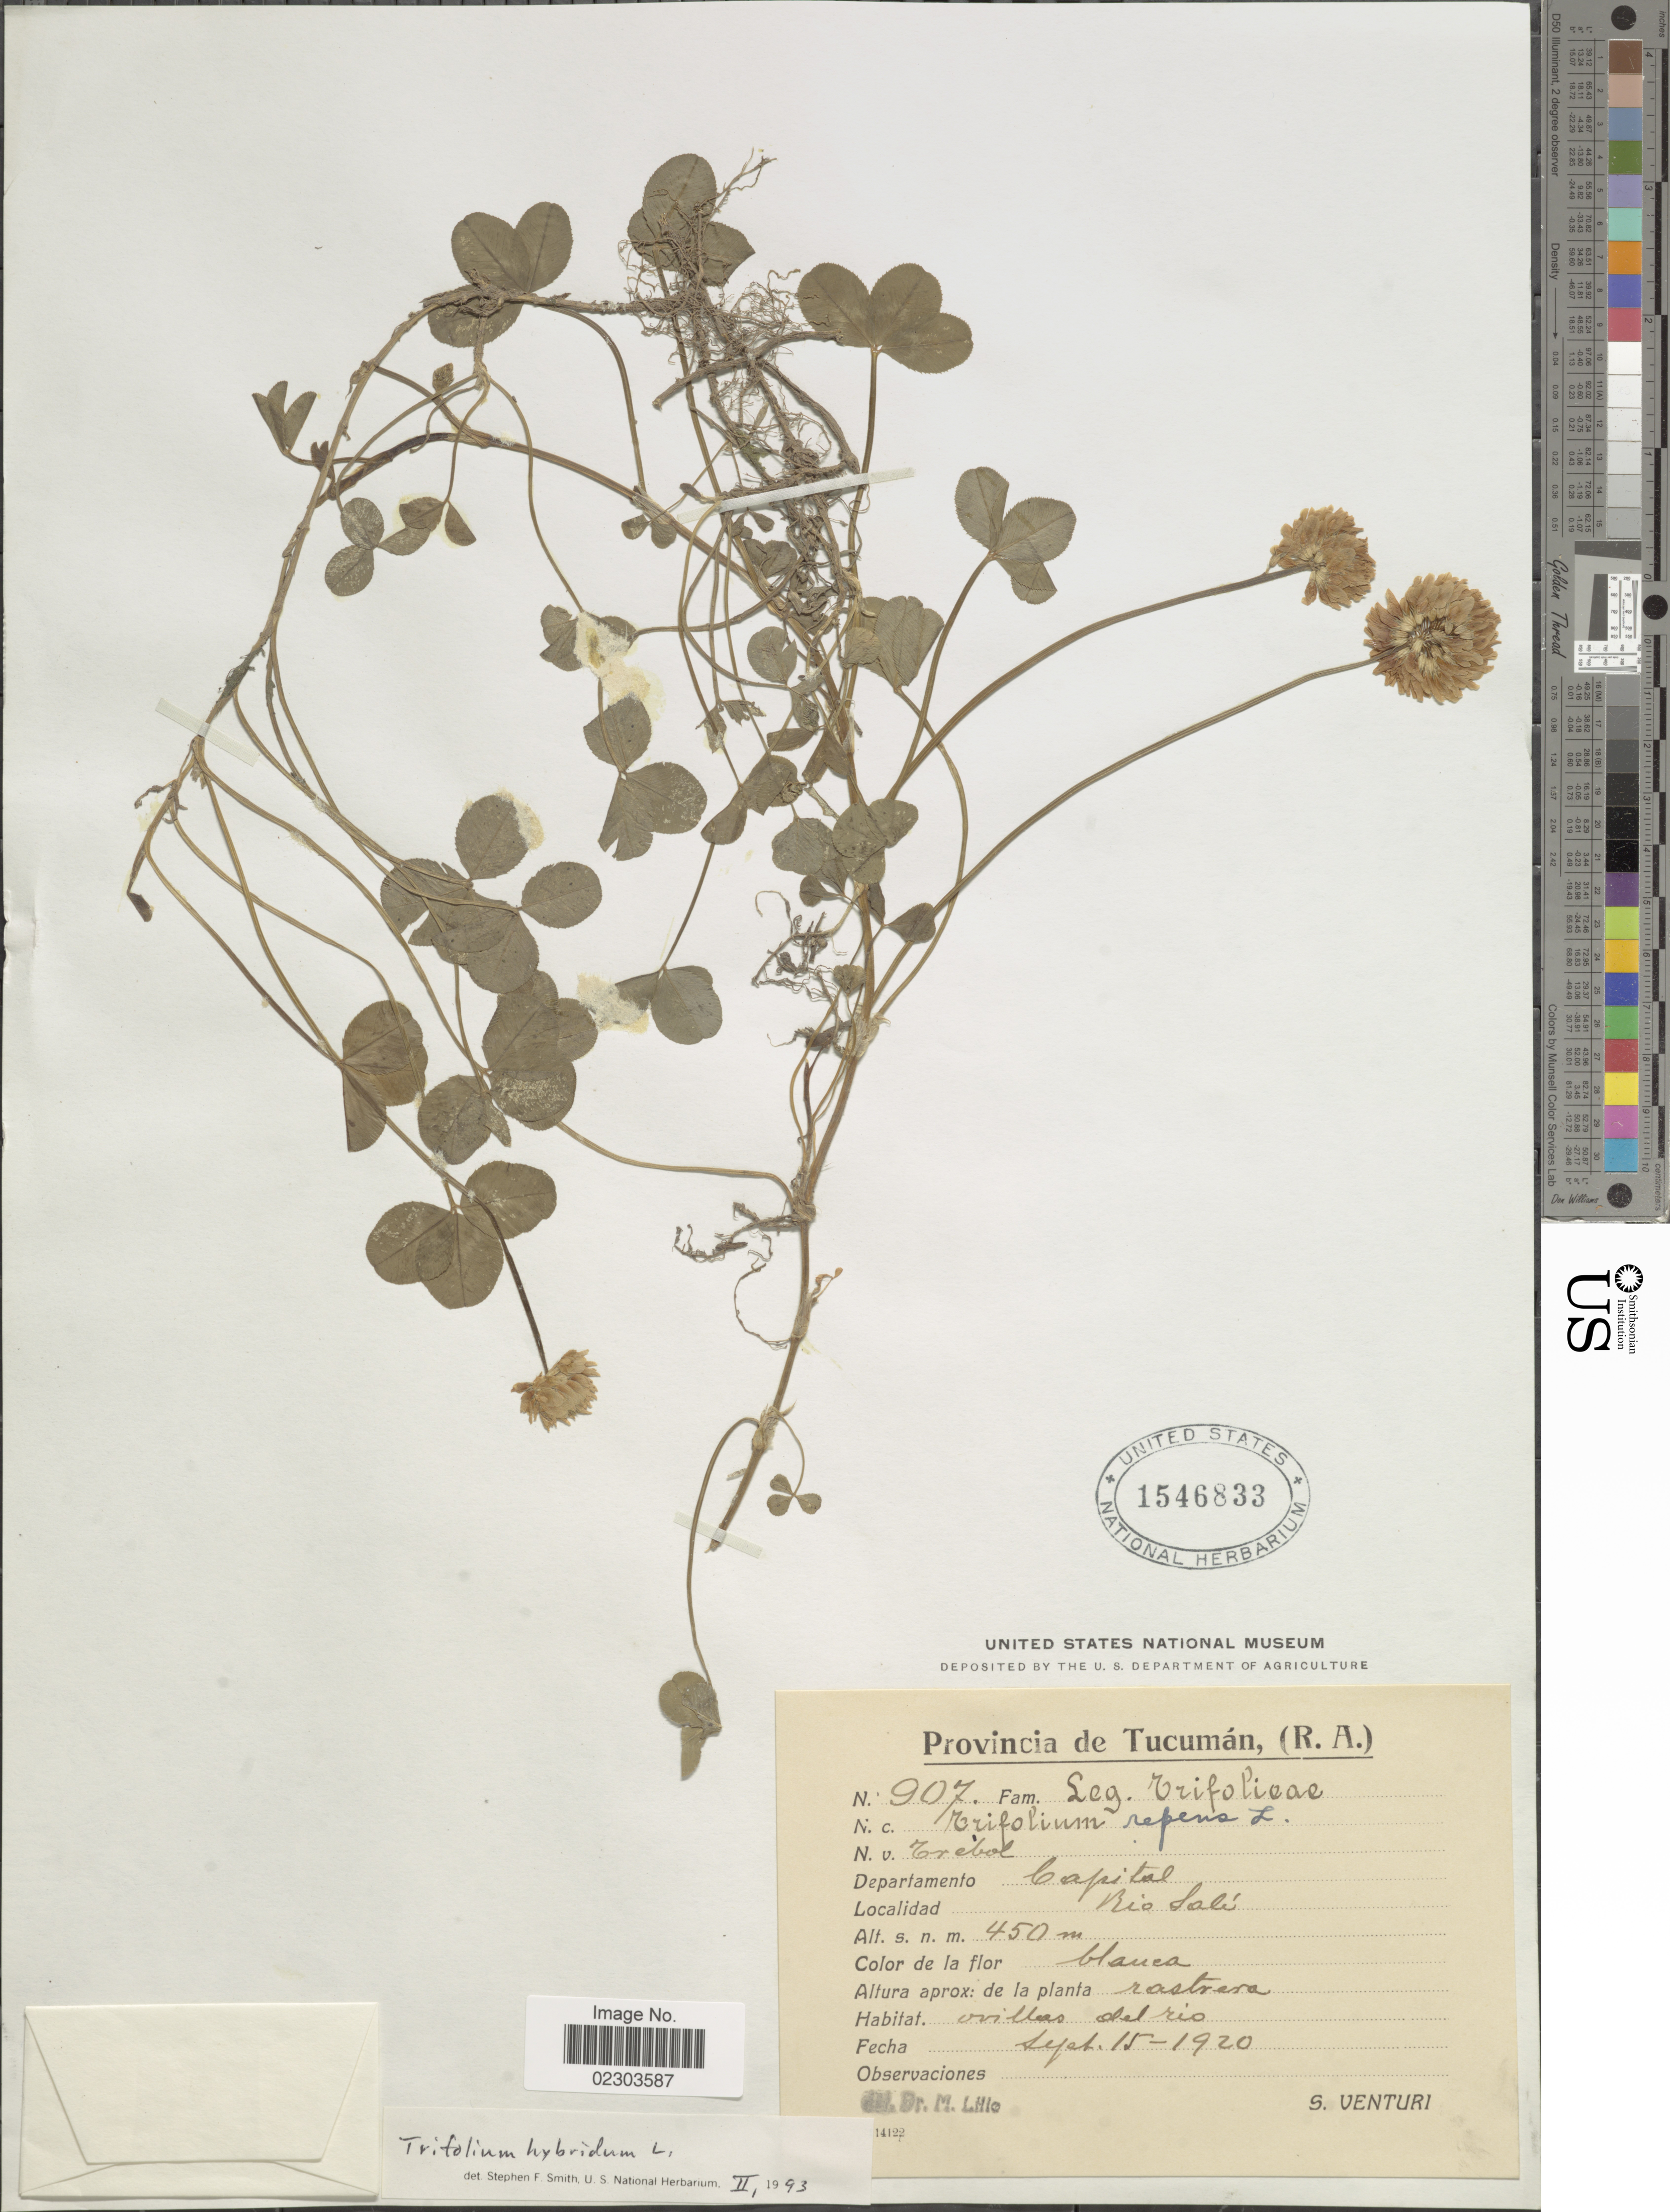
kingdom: Plantae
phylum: Tracheophyta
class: Magnoliopsida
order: Fabales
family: Fabaceae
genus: Trifolium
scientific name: Trifolium hybridum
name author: L.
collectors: S. Venturi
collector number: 907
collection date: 1920-09-15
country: Argentina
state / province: Tucuman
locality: (R.A.), departamento Capital, Rio Salí, orillas del rio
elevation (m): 450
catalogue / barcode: US 1546833